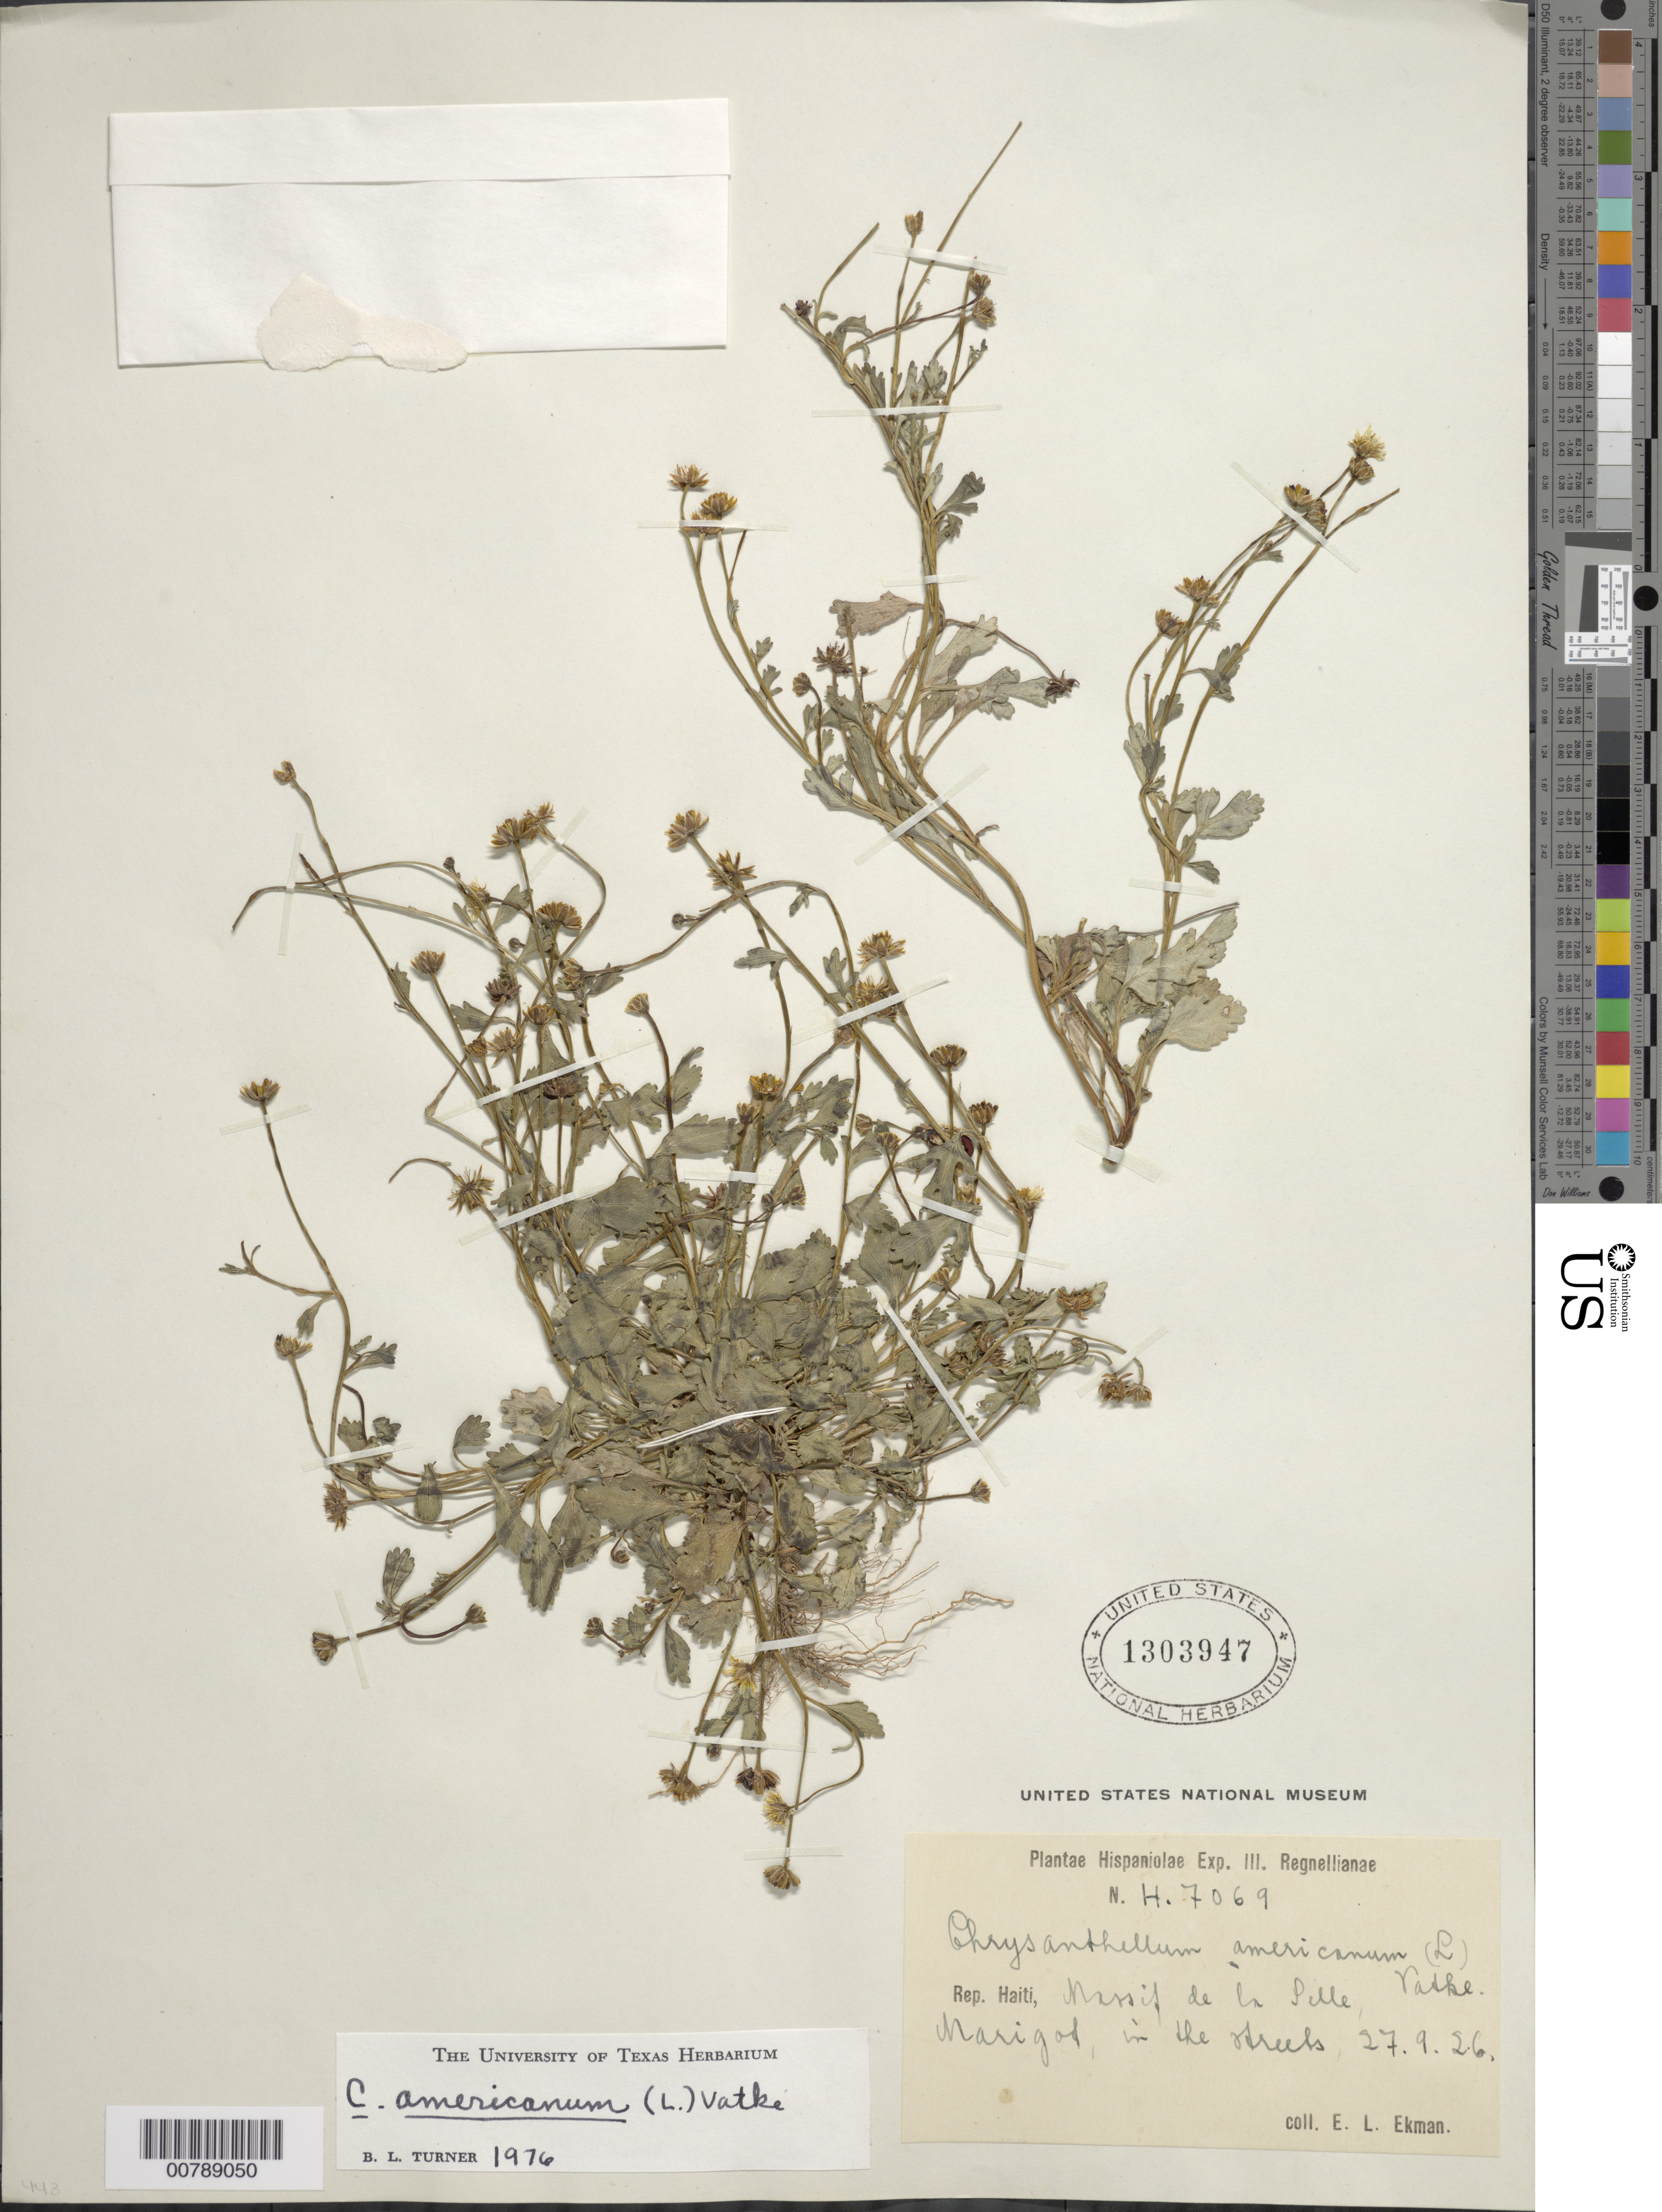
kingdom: Plantae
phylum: Tracheophyta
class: Magnoliopsida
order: Asterales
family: Asteraceae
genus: Chrysanthellum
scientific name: Chrysanthellum americanum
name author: (L.) Vatke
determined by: Turner, B. L.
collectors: E. L. Ekman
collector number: H 7069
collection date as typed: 27 Sep 1926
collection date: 1926-09-27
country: Haiti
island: Hispaniola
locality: Massif de la Selle, Marigot, in the streets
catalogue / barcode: US 1303947